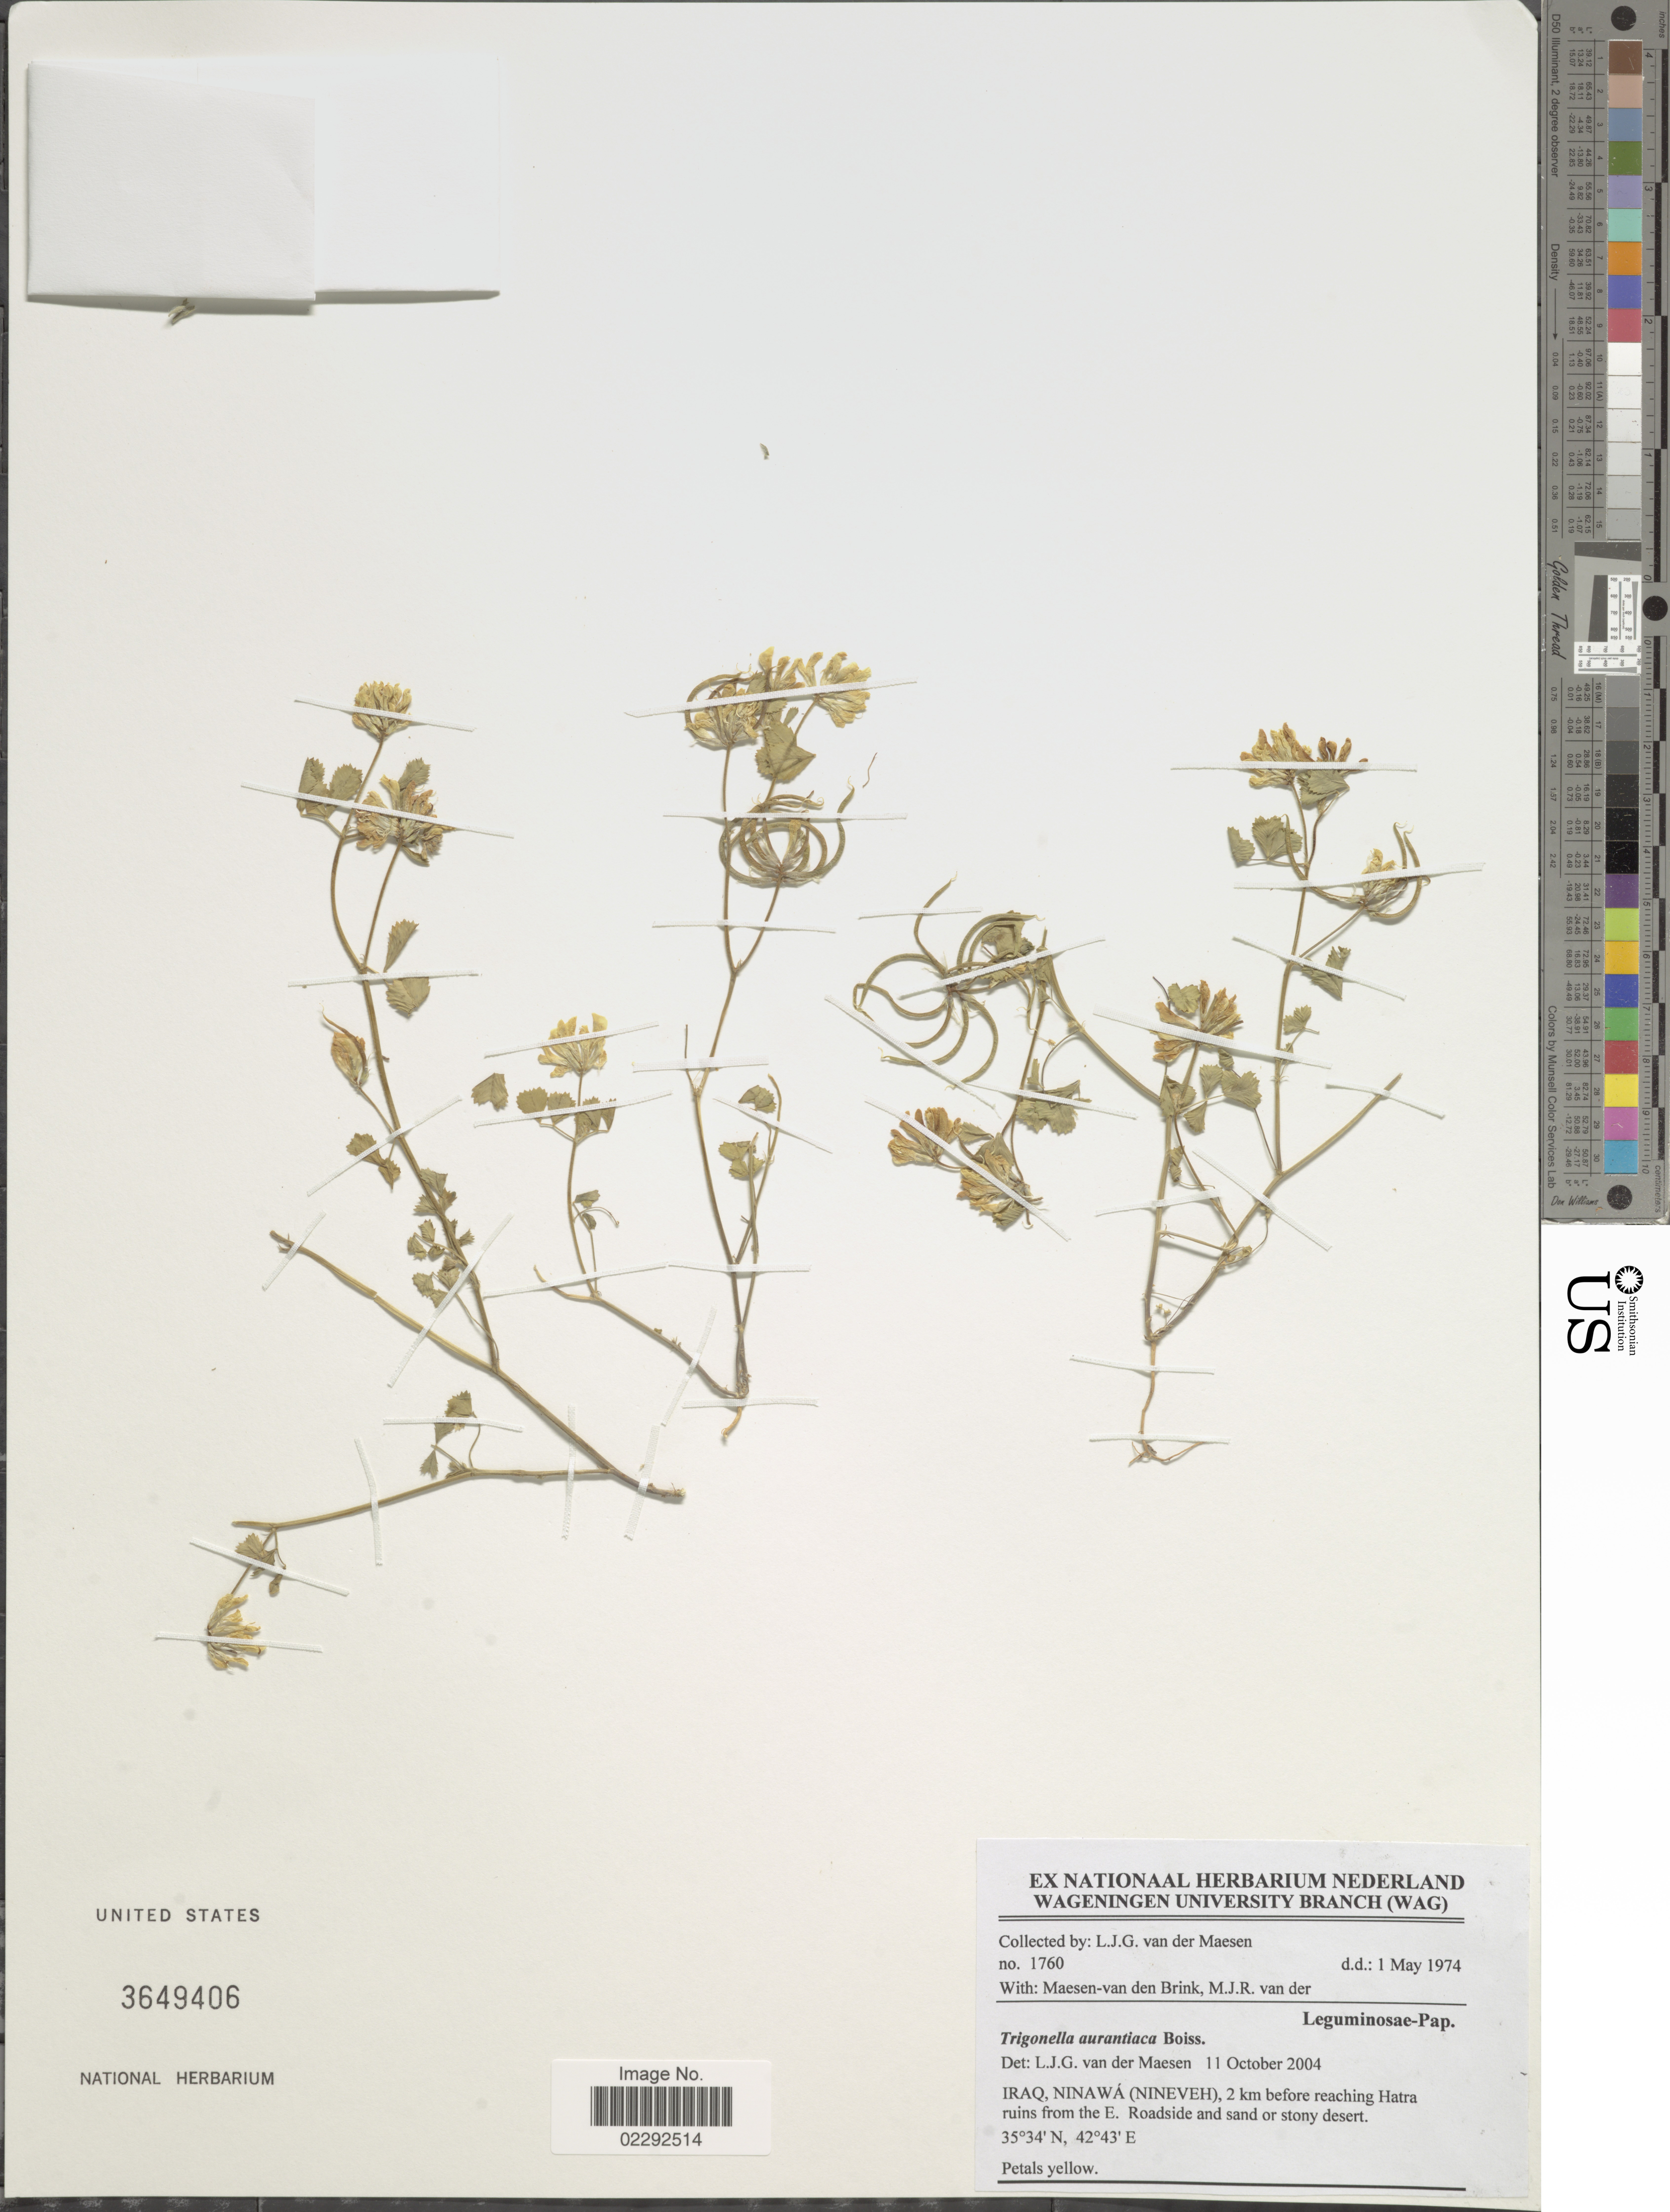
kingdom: Plantae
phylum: Tracheophyta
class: Magnoliopsida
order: Fabales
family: Fabaceae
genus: Trigonella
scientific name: Trigonella aurantiaca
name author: Boiss.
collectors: L. van der Maesen & M. Maesen-van den Brink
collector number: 1760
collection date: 1974-05-01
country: Iraq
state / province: Ninawa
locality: (Nineveh), 2 km before reaching Hatra ruins from the E.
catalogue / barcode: US 3649406